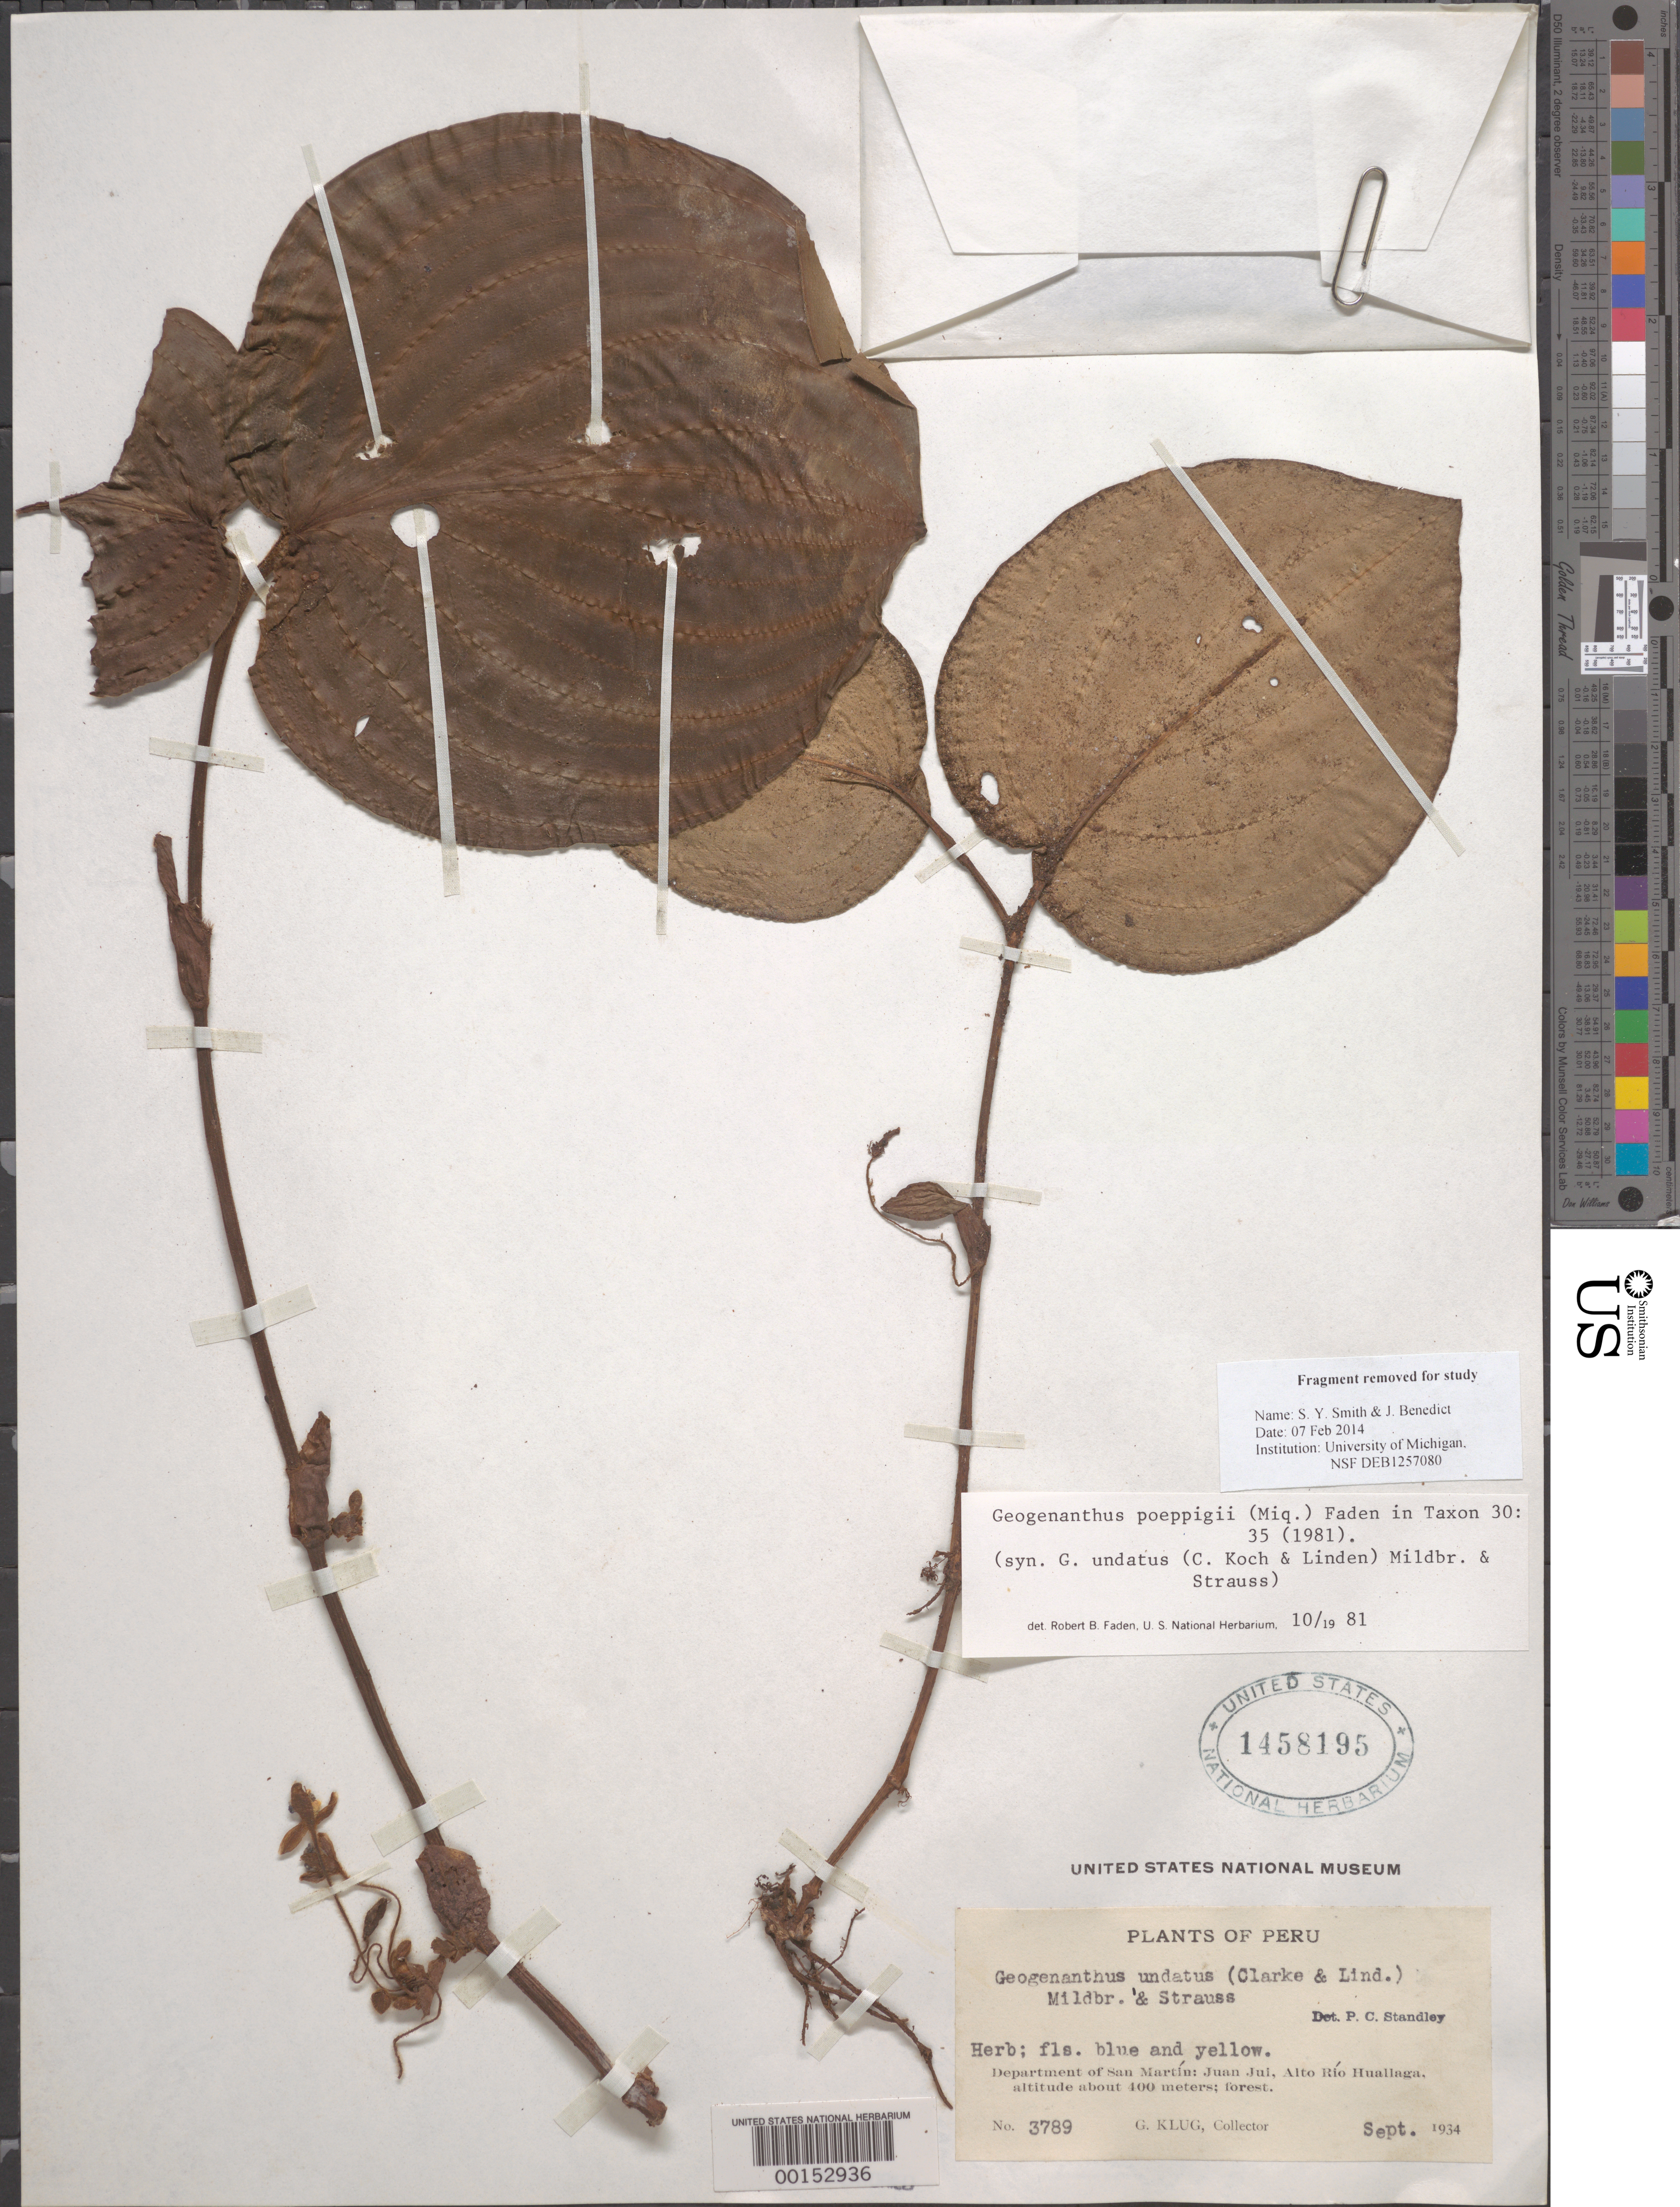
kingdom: Plantae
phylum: Tracheophyta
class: Liliopsida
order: Commelinales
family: Commelinaceae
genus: Geogenanthus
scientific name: Geogenanthus poeppigii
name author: (Miq.) Faden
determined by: Faden, Robert B., (US), Smithsonian Institution - National Museum of Natural History (UNITED STATES)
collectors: G. Klug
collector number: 3789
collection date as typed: Sep 1934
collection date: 1934-09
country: Peru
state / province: San Martín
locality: Juan jui, alto rio huallaga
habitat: Forest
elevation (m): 400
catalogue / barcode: US 1458195